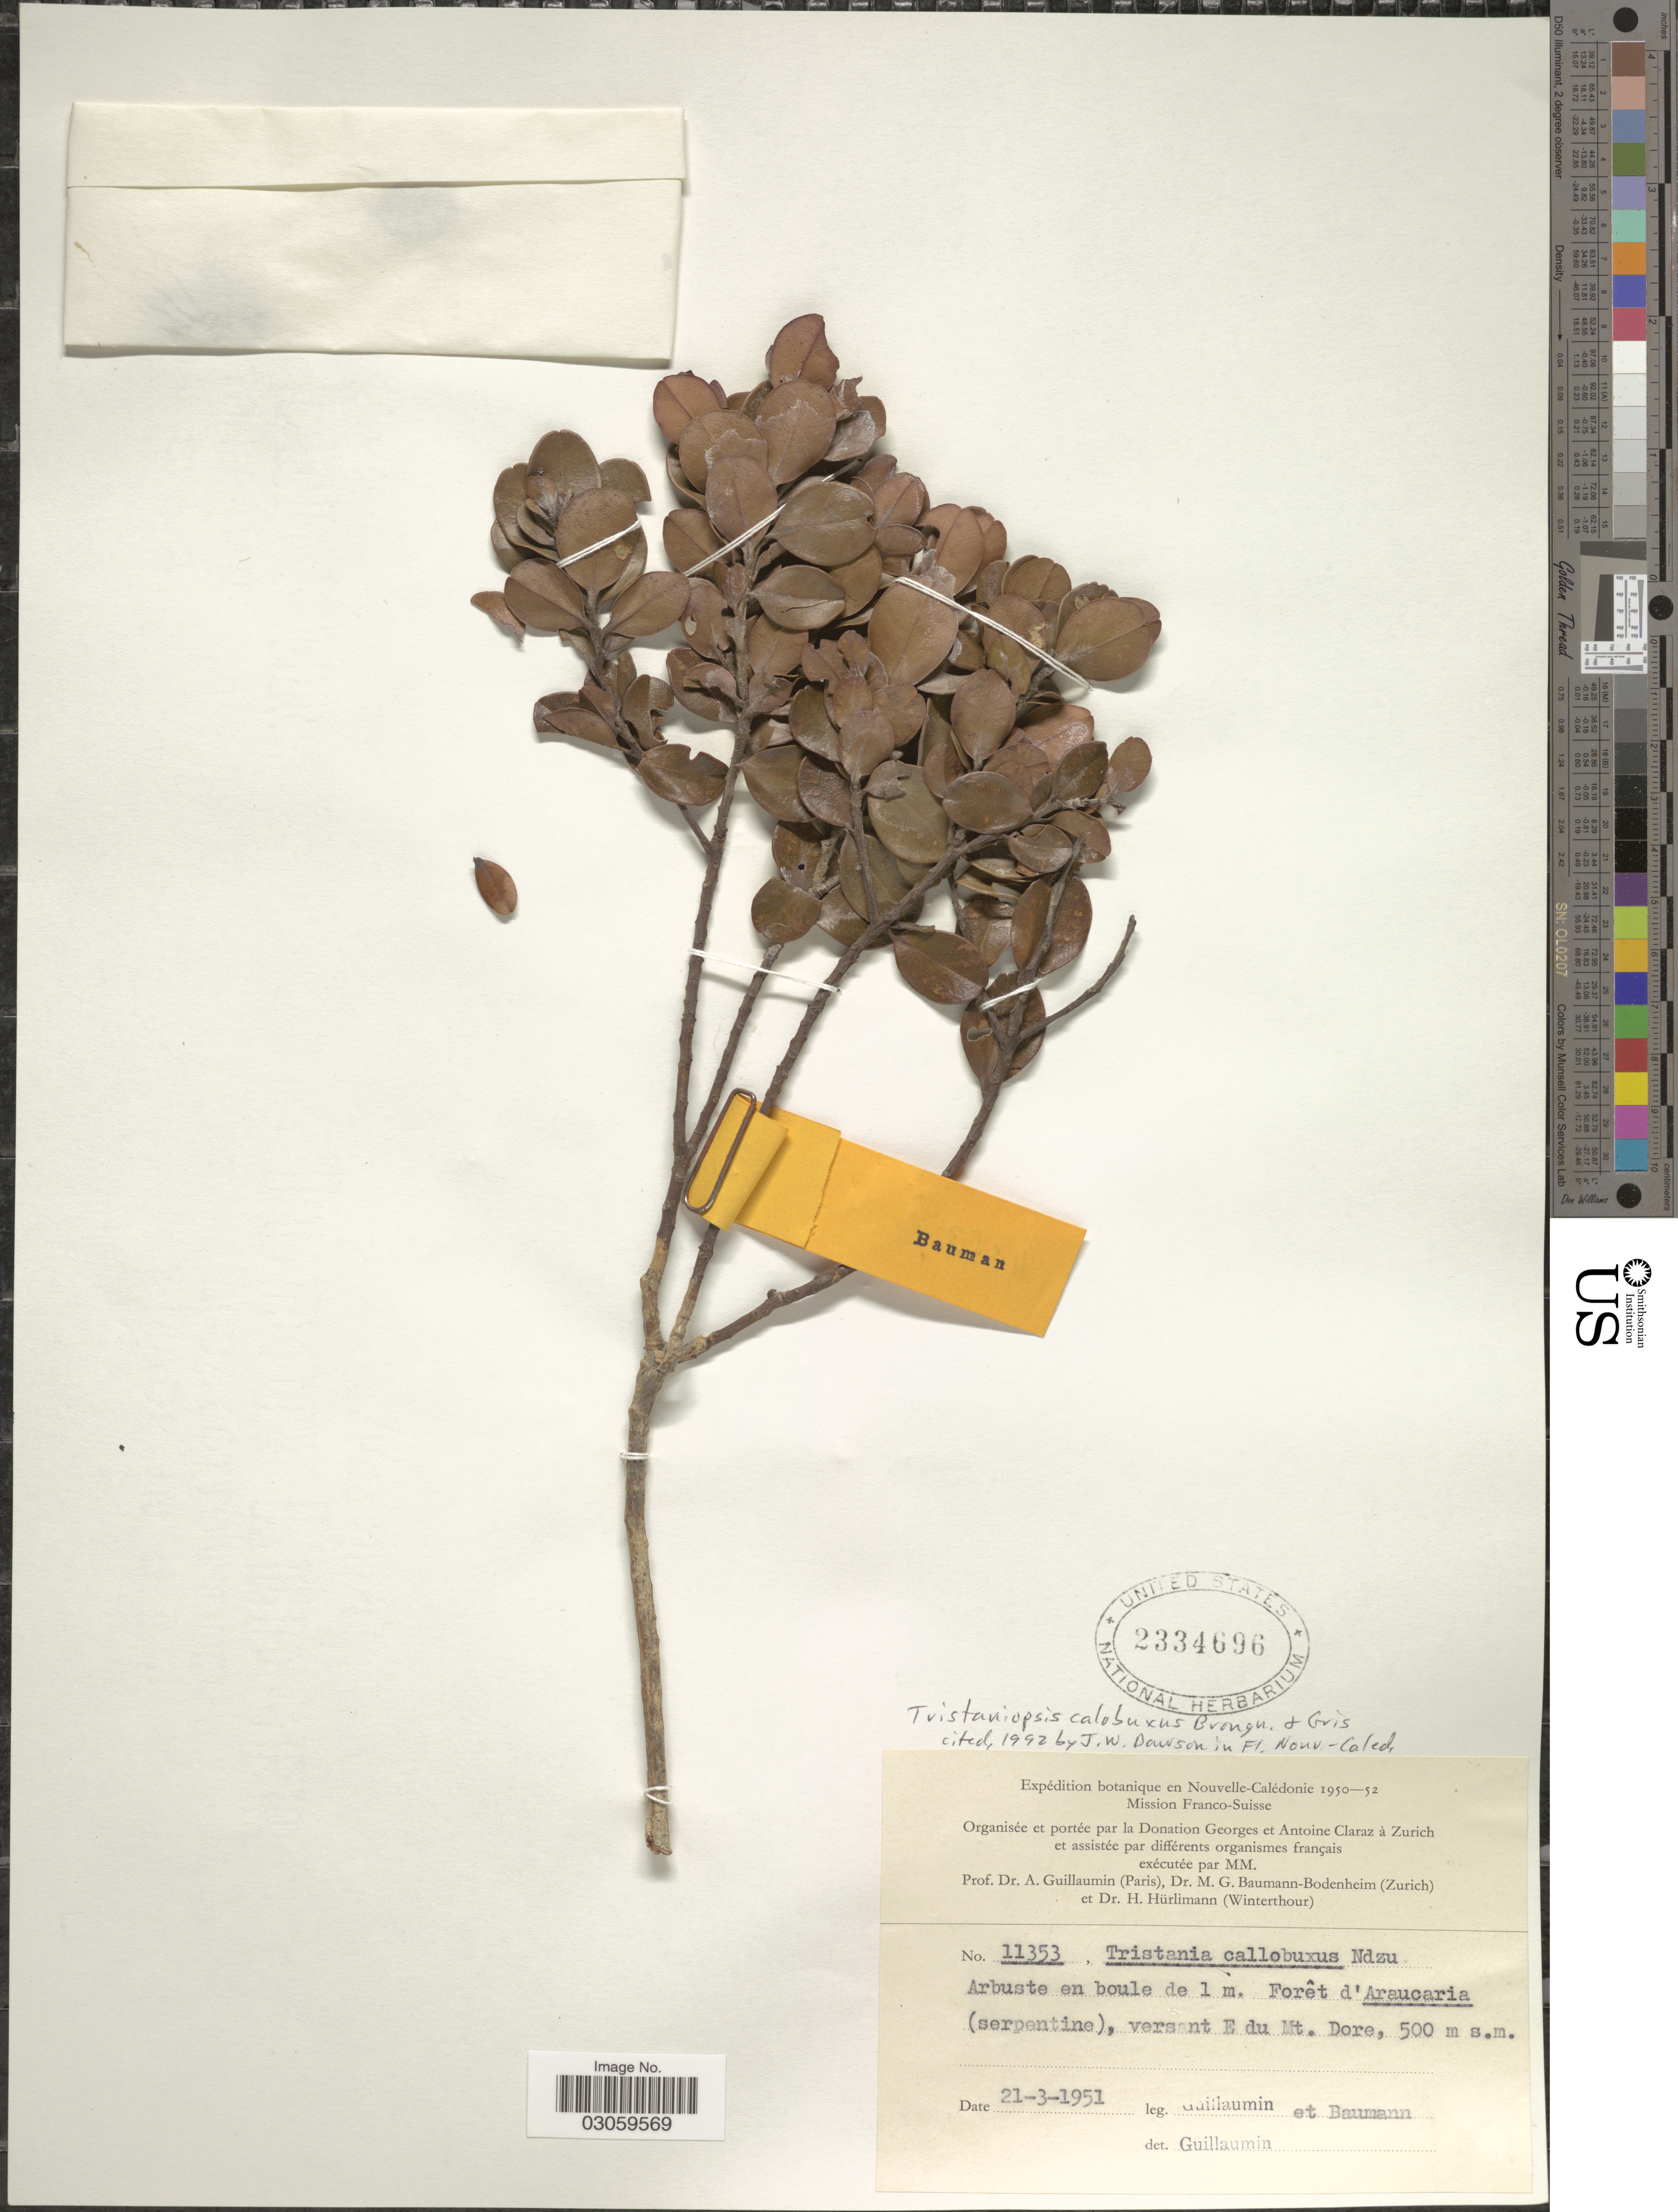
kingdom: Plantae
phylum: Tracheophyta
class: Magnoliopsida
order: Myrtales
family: Myrtaceae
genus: Tristaniopsis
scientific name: Tristaniopsis callobuxus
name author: Brongn. & Gris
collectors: A. Guillaumin & M. G. Baumann-Bodenheim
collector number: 11353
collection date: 1951-03-21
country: New Caledonia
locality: Nouvelle-Calédonie. Forêt d'Araucaria (serpentine), versant E du Mt. Dore.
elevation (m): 500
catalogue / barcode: US 2334696